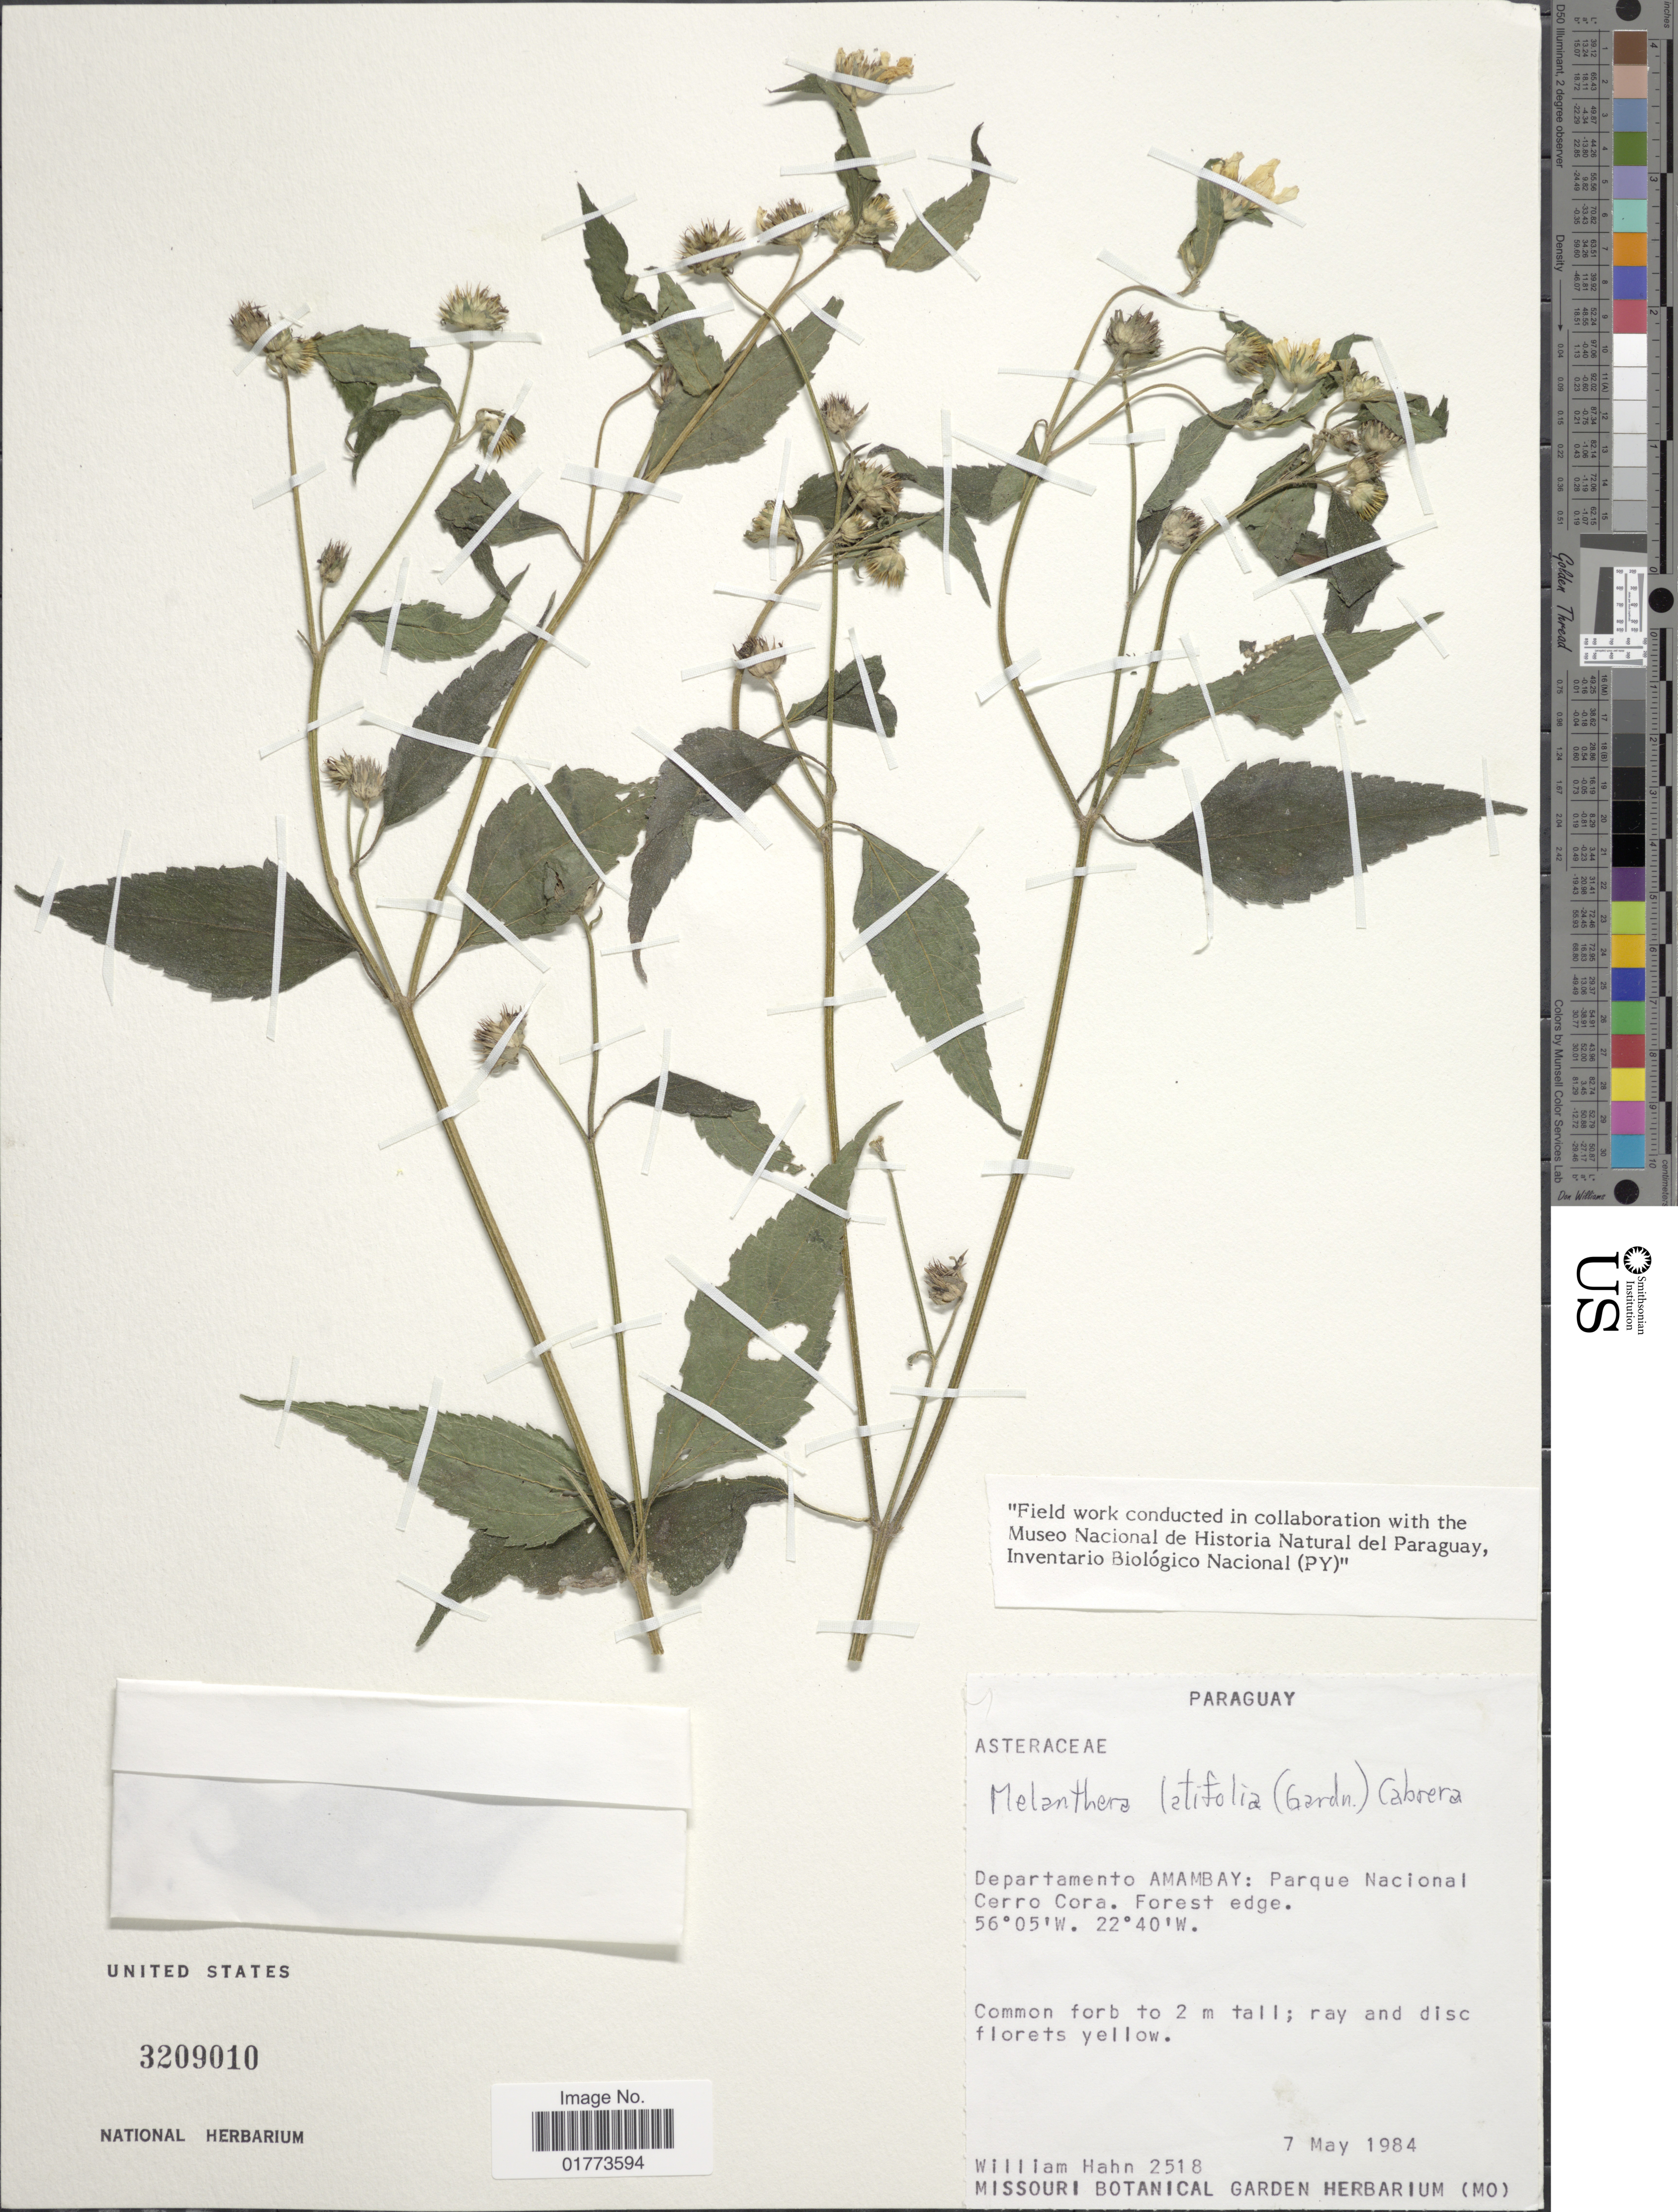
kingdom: Plantae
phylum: Tracheophyta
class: Magnoliopsida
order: Asterales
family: Asteraceae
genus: Melanthera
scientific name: Melanthera latifolia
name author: (Gardner)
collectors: W. J. Hahn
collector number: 2518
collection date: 1984-05-07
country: Paraguay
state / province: Amambay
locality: Parque Nacional Cerro Cora. Forest edge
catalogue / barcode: US 3209010